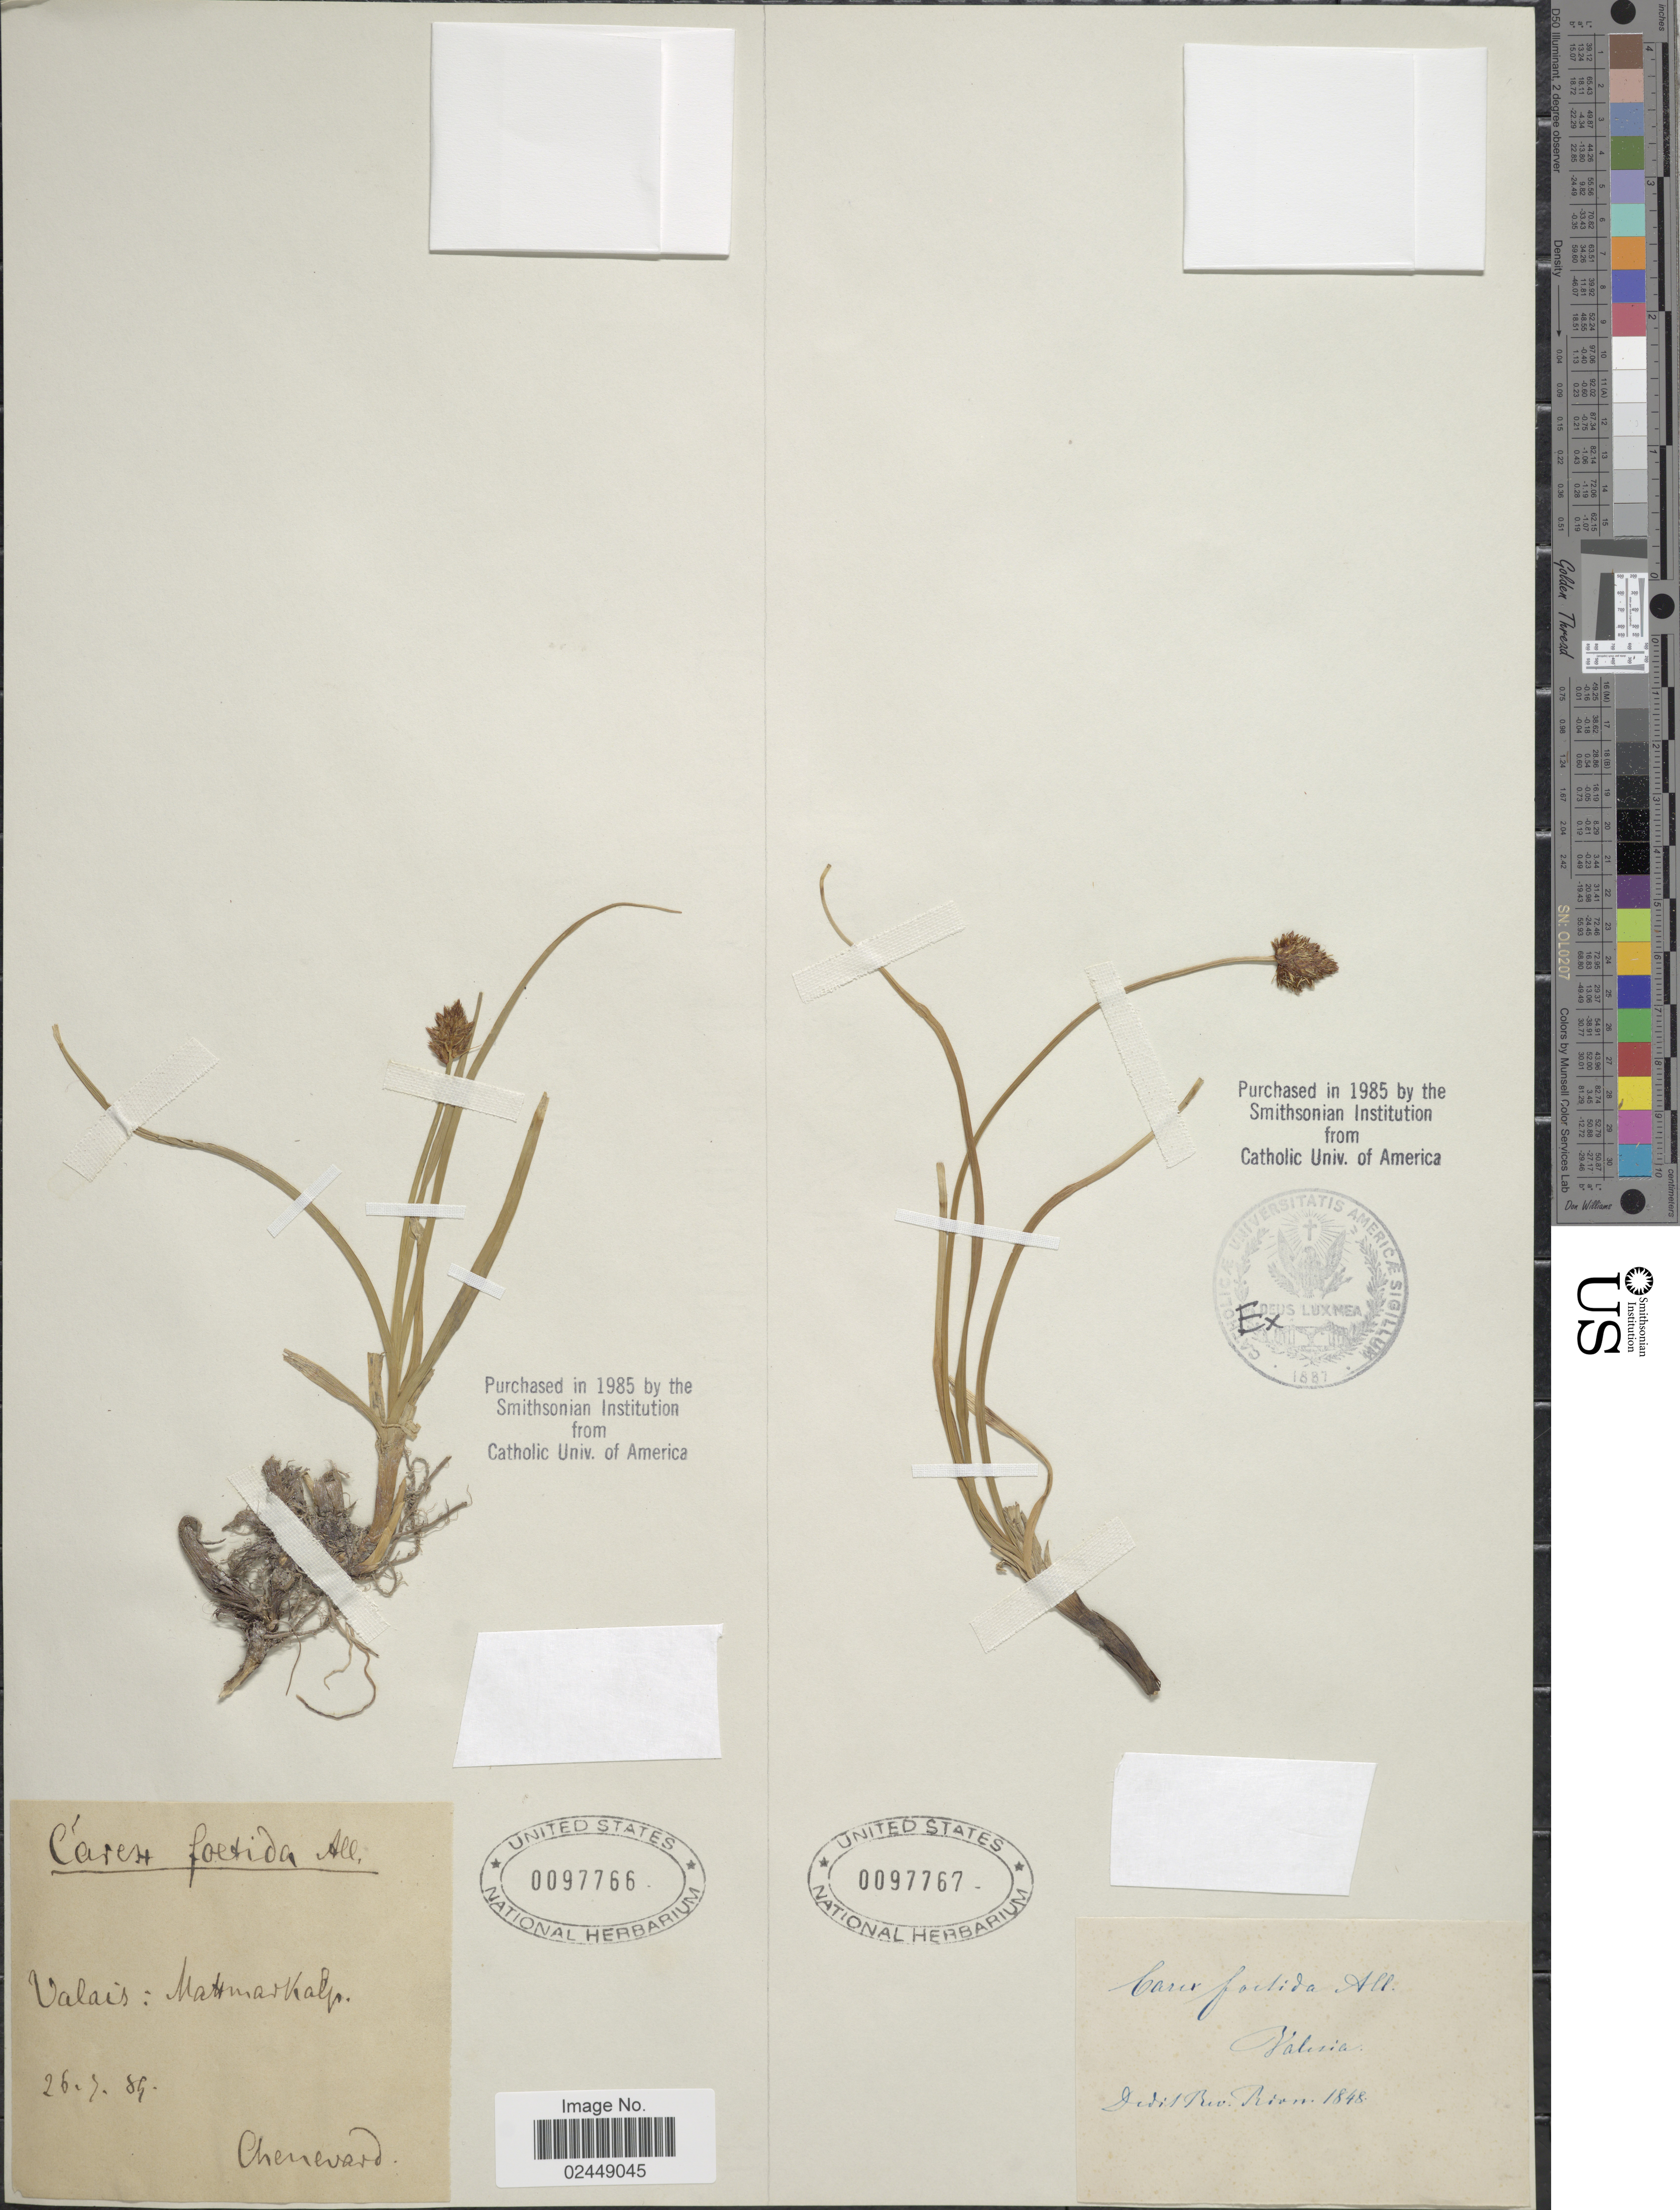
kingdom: Plantae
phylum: Tracheophyta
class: Liliopsida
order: Poales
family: Cyperaceae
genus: Carex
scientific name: Carex foetida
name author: All.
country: Switzerland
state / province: Valais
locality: Valesia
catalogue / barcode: US 97767-2